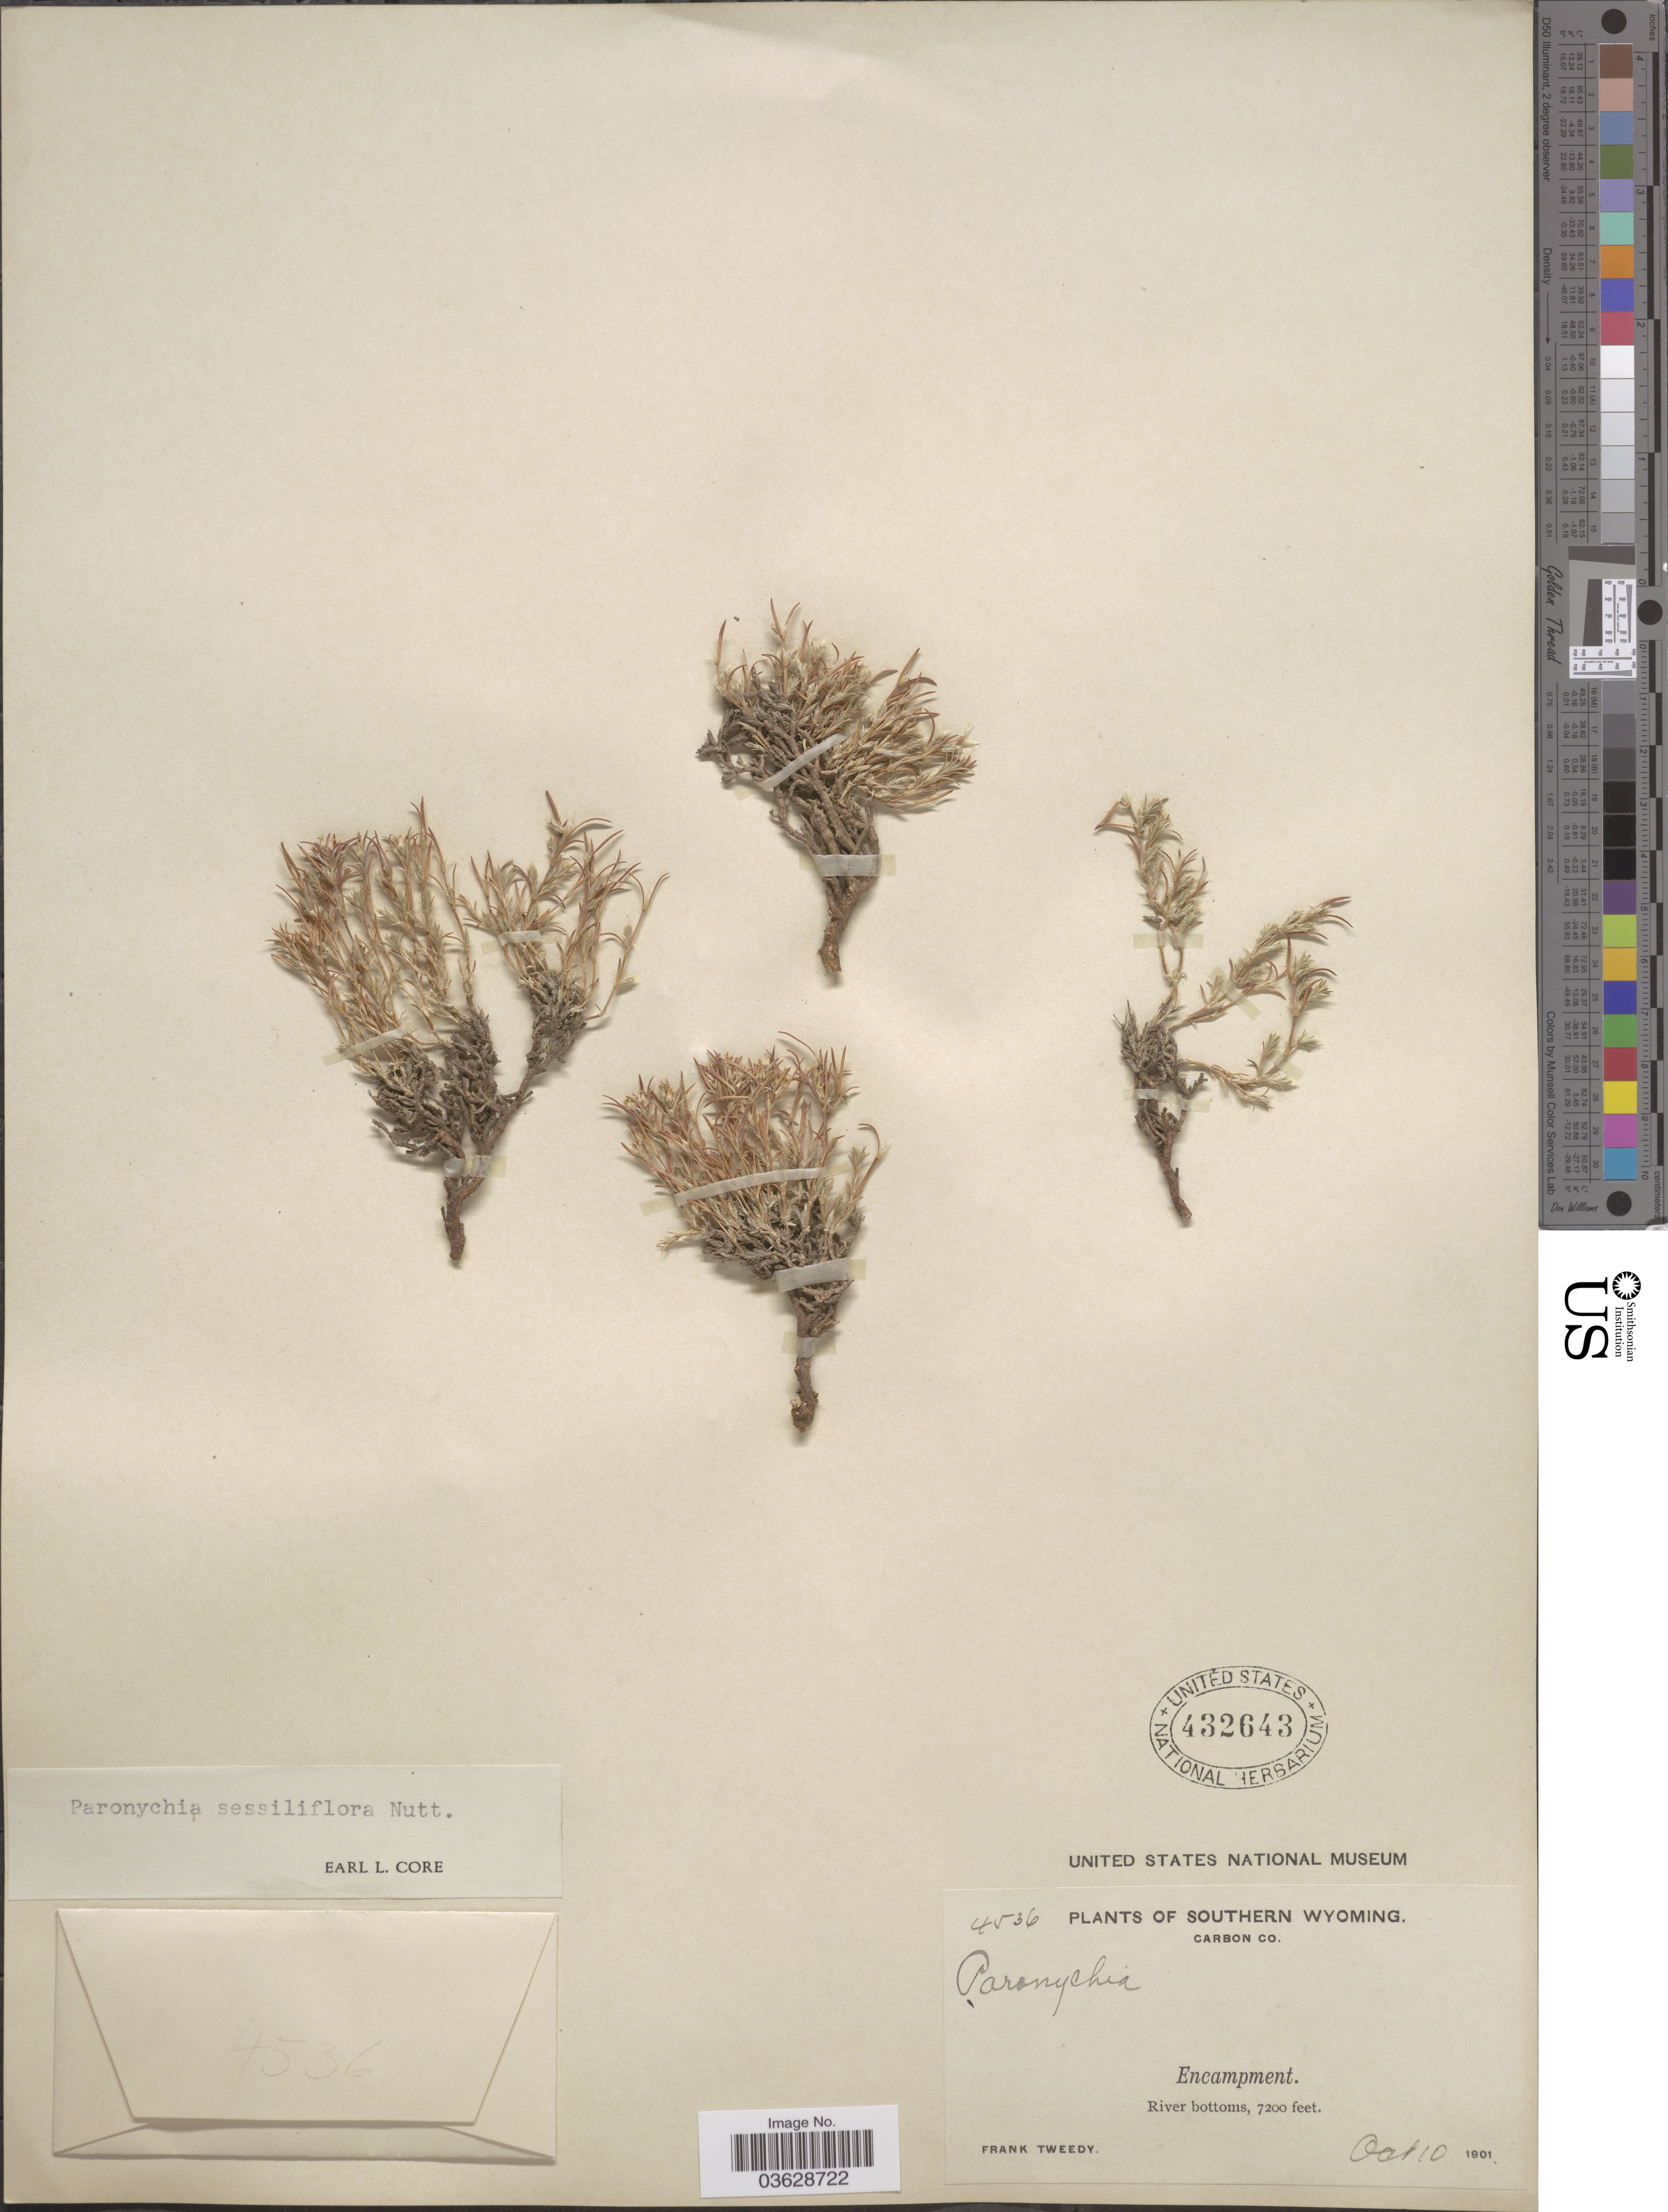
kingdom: Plantae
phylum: Tracheophyta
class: Magnoliopsida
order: Caryophyllales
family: Caryophyllaceae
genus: Paronychia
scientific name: Paronychia sessiliflora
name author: Nutt.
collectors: F. Tweedy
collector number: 4536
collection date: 1901-10-10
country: United States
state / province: Wyoming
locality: Southern Wyoming. Carbon Co. Encampment.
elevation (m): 2195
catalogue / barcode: US 432643